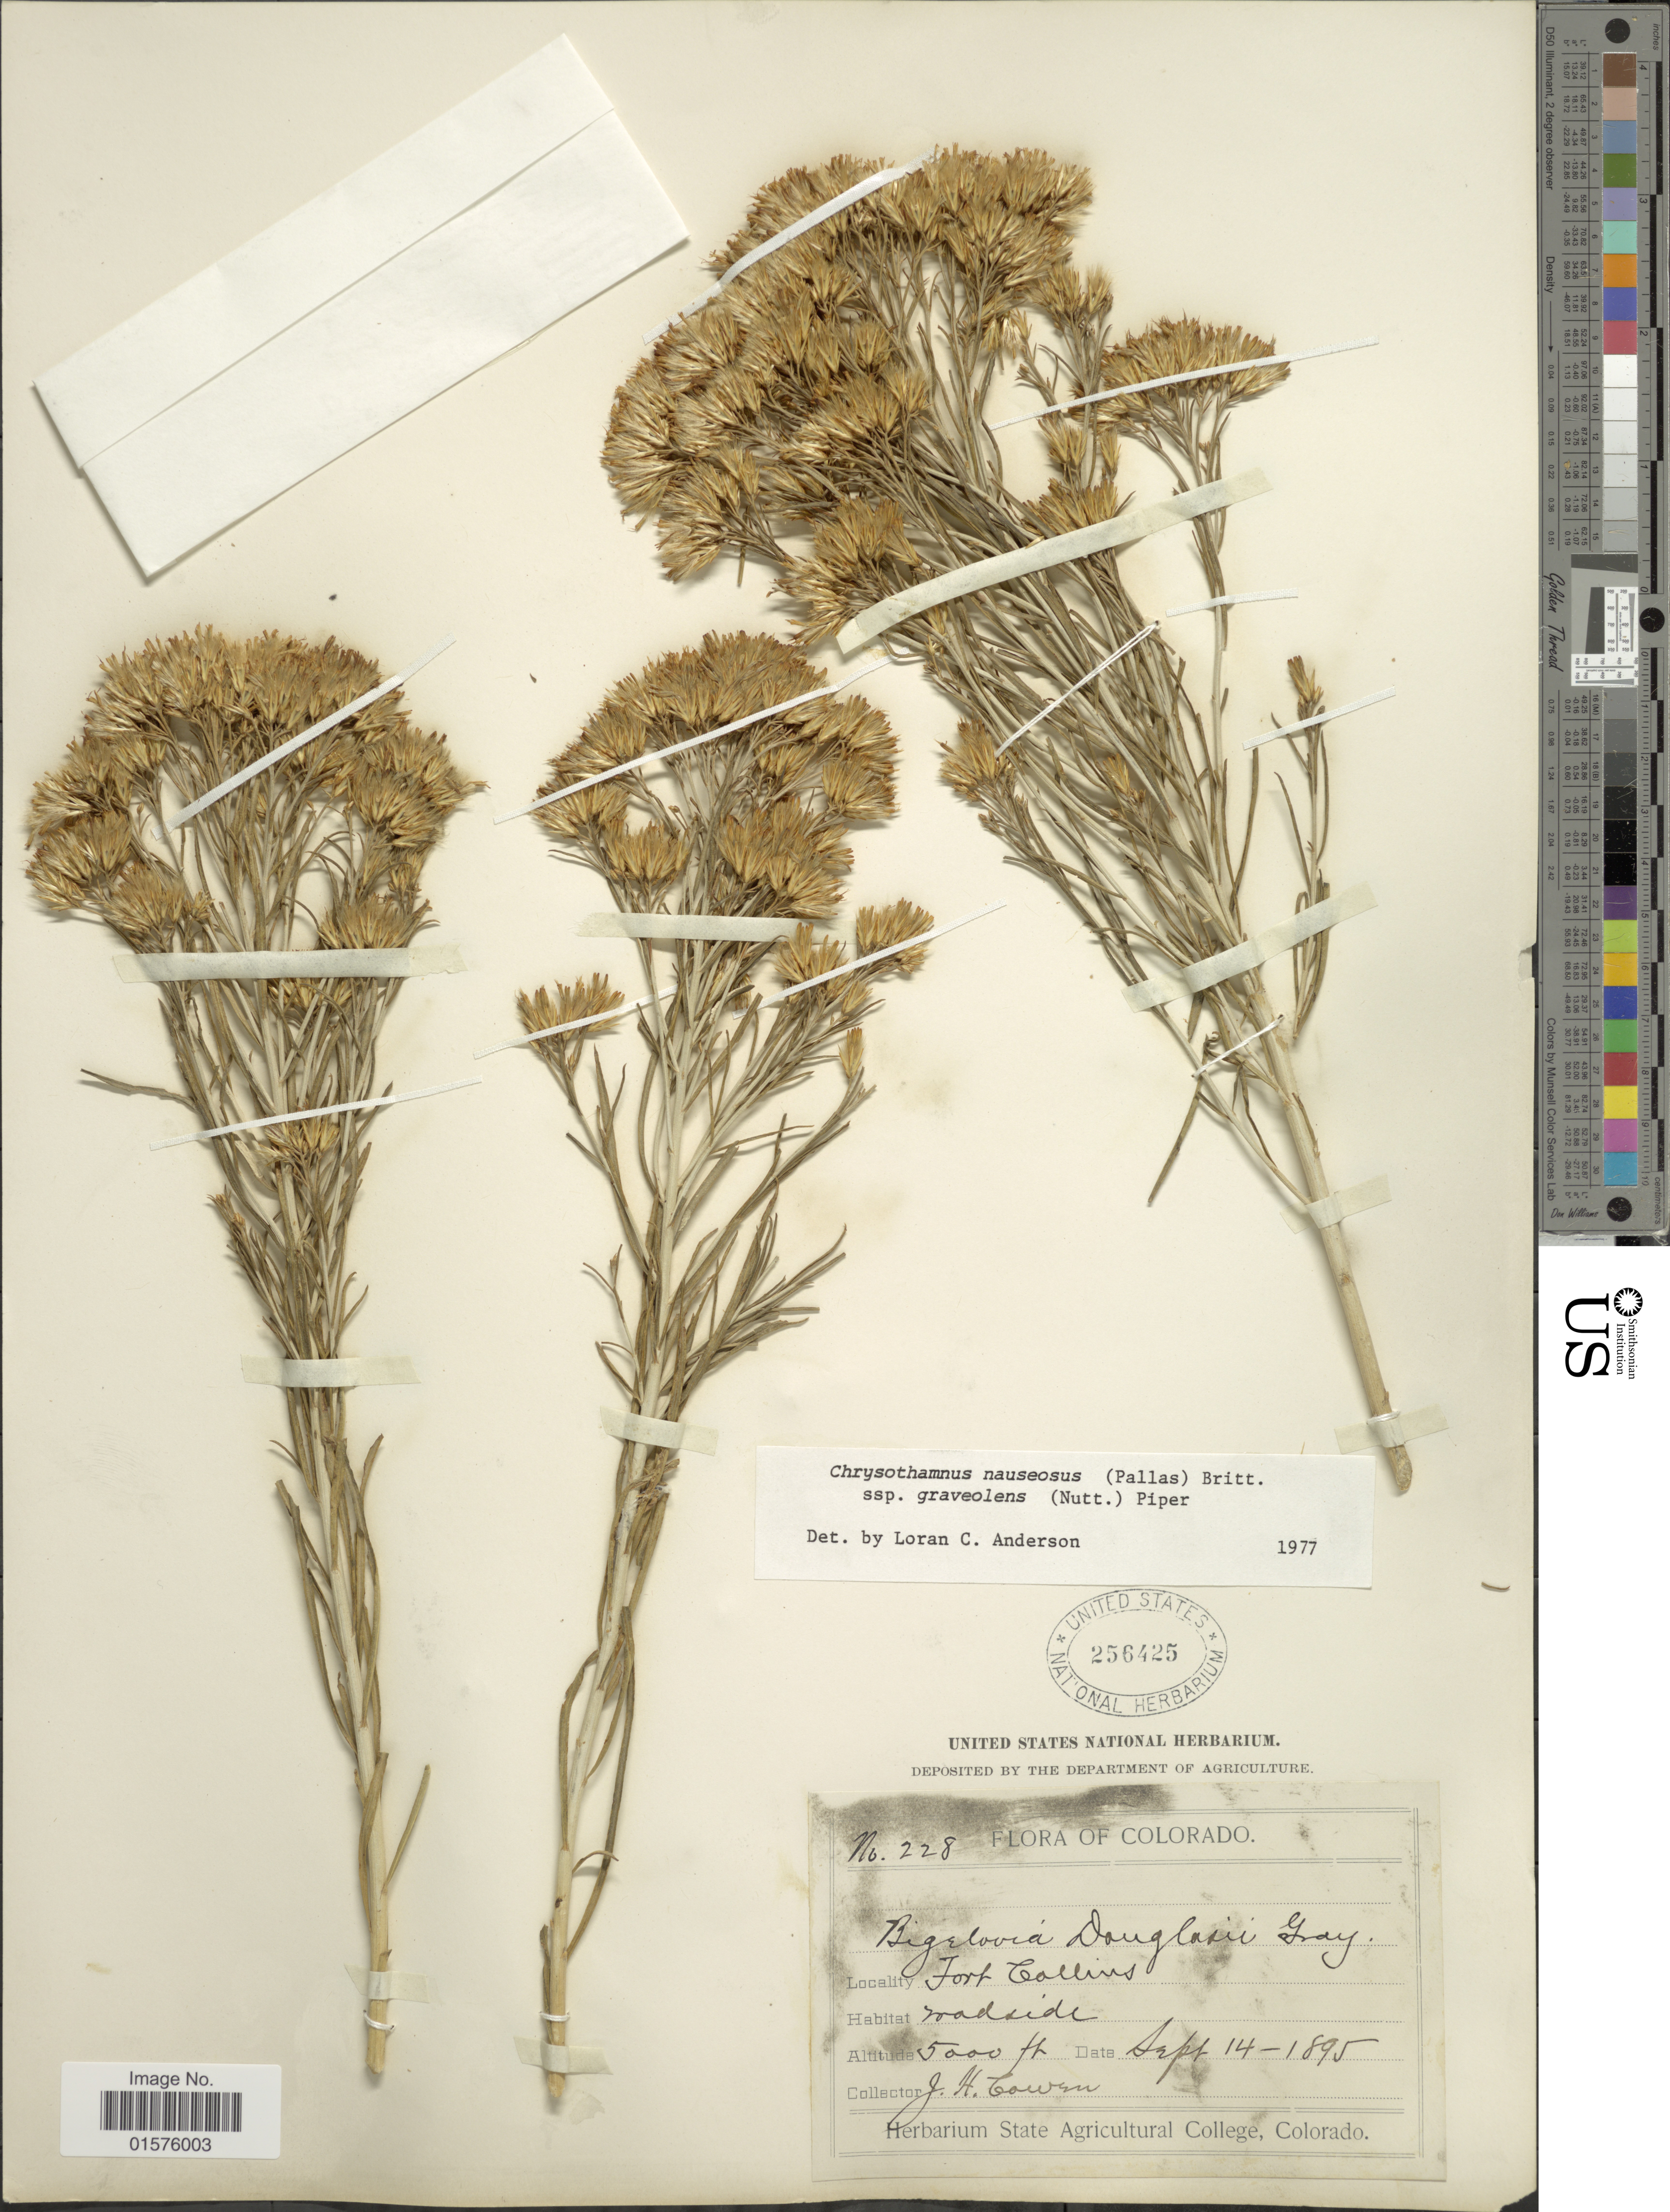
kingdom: Plantae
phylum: Tracheophyta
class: Magnoliopsida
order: Asterales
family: Asteraceae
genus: Ericameria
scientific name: Ericameria nauseosa var. graveolens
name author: (Nutt.) Reveal & Schuyler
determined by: Urbatsch, Lowell E., Curator (LSU), Louisiana State University (UNITED STATES)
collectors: J. H. Cowen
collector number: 228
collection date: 1895-09-14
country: United States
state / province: Colorado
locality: Fort Collins.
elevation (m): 1524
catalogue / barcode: US 256425